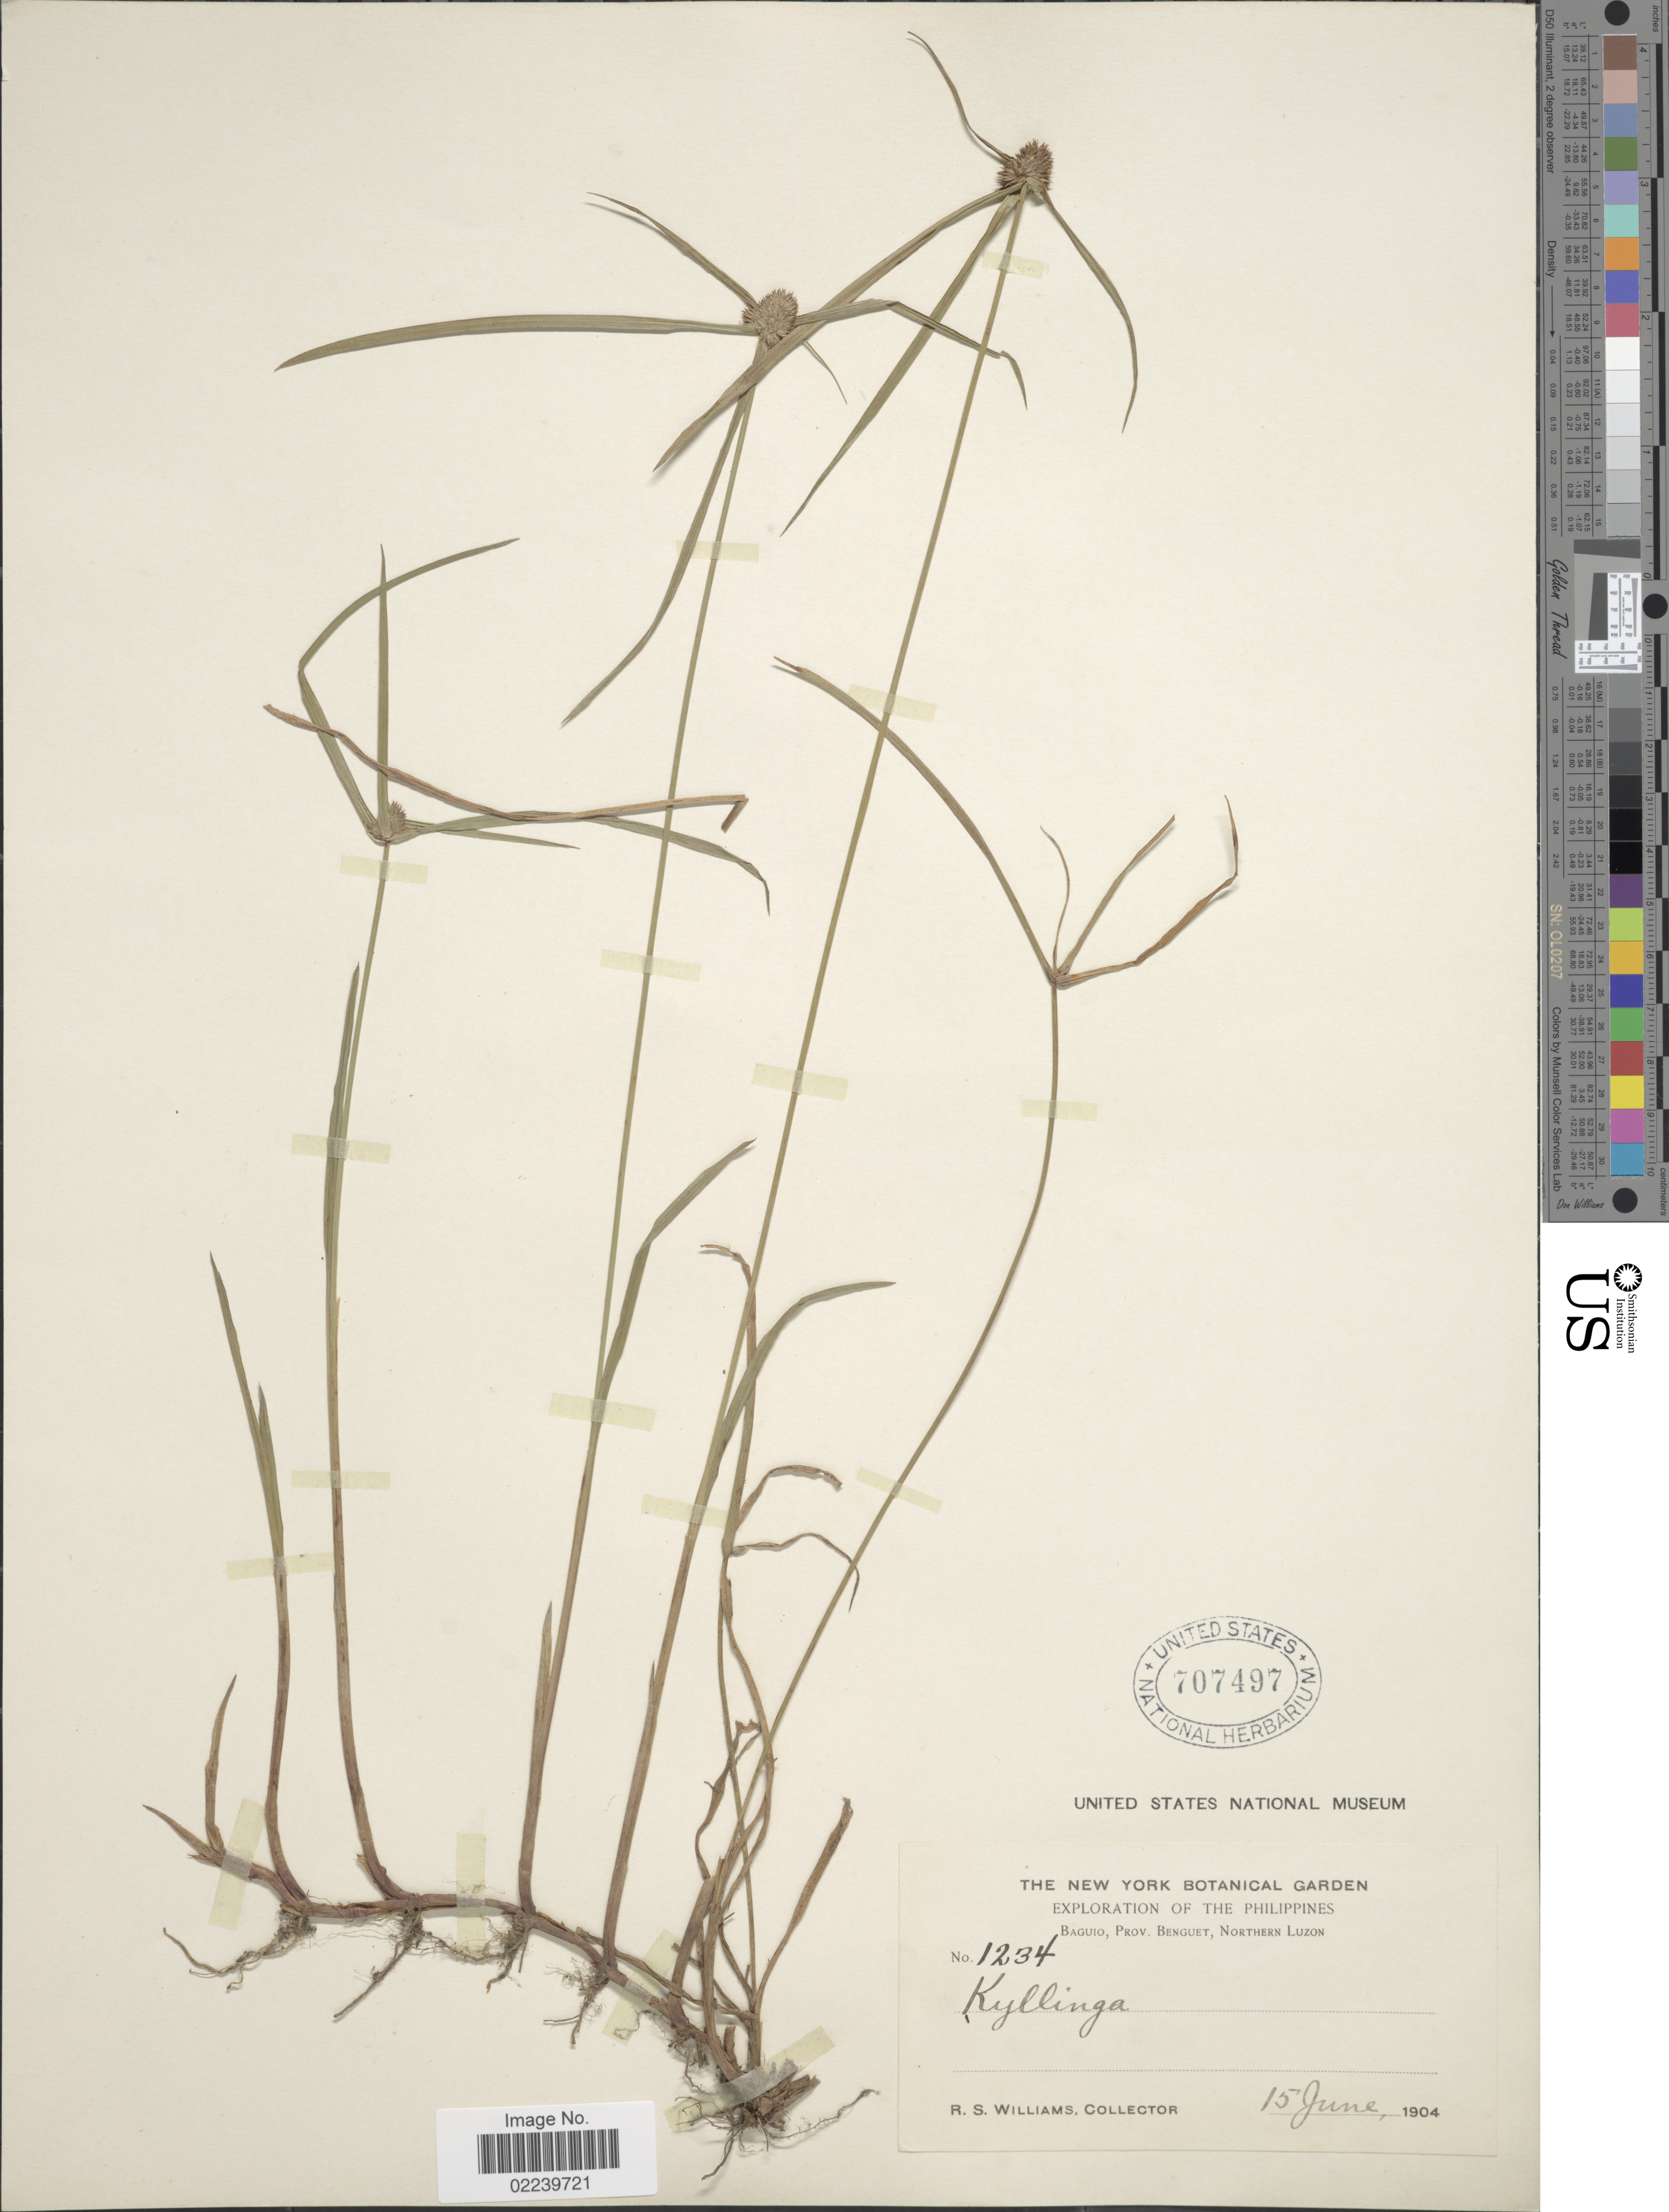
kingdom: Plantae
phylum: Tracheophyta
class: Liliopsida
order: Poales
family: Cyperaceae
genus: Cyperus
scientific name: Cyperus sp.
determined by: Strong, Mark T., (BOT), Smithsonian Institution - National Museum of Natural History (UNITED STATES)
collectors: R. William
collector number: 1234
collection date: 1904-06-15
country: Philippines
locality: Baguio, Prov. Benguet, Northern Luzon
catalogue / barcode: US 707497